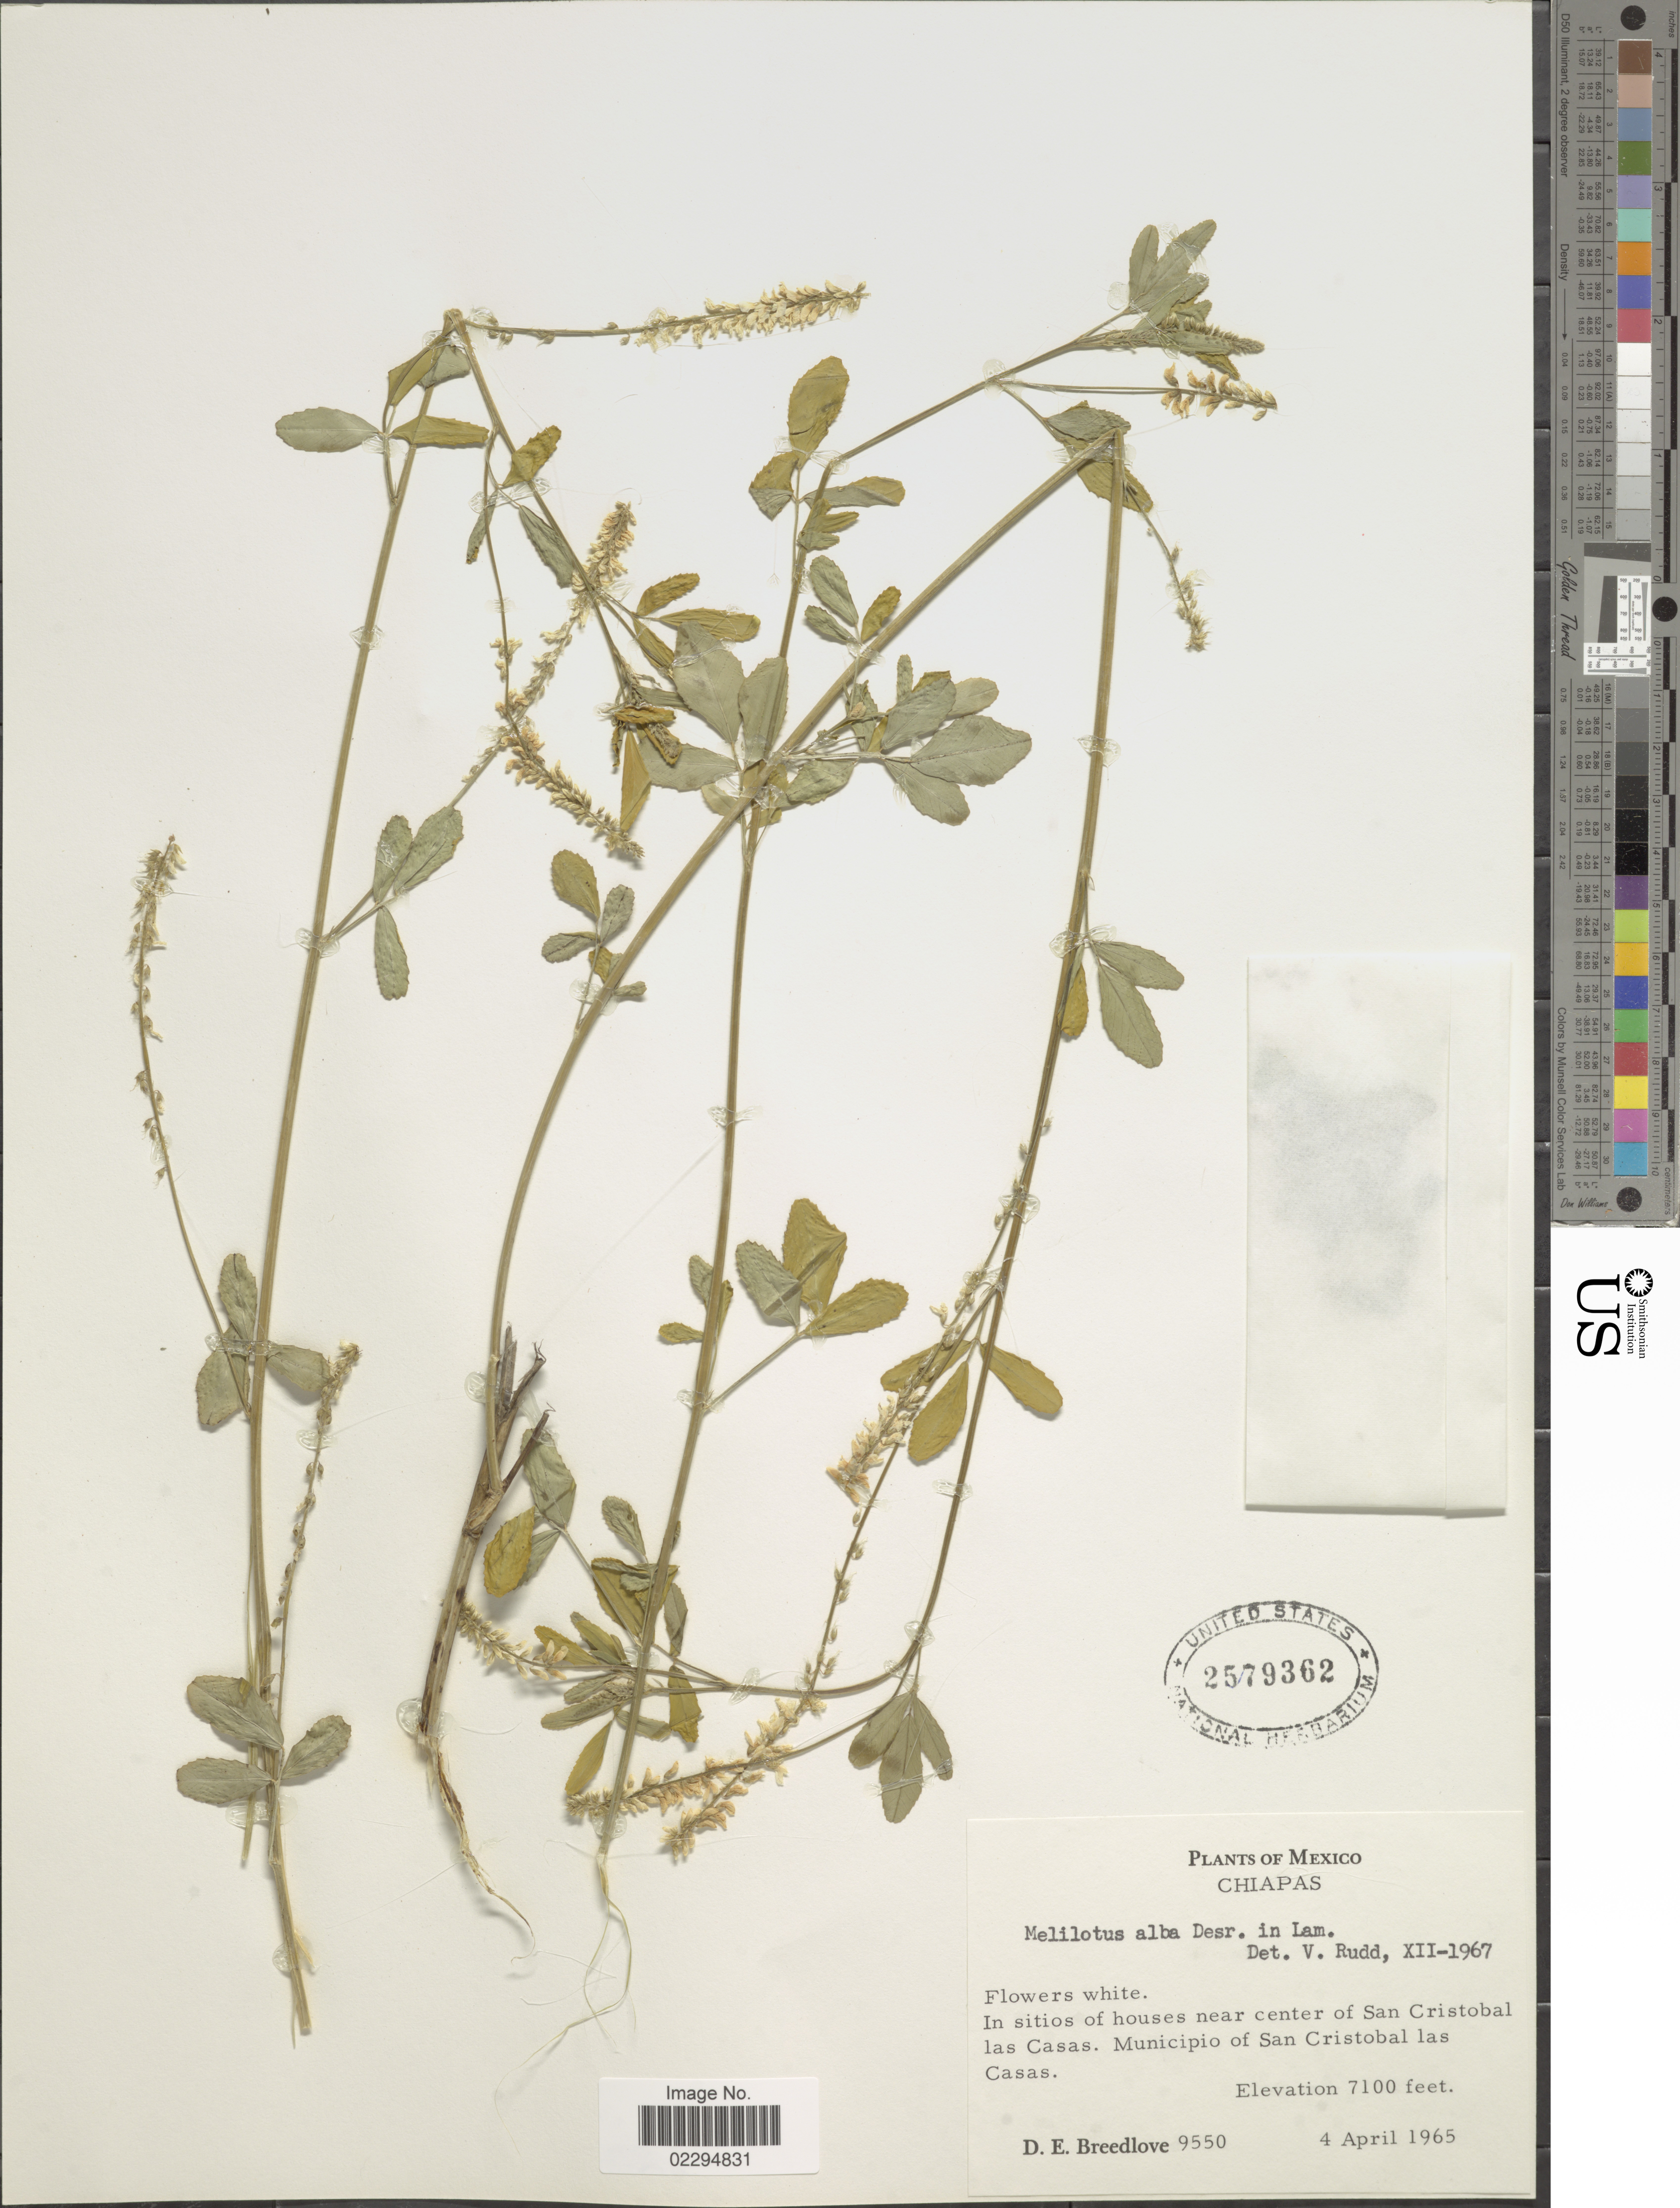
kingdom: Plantae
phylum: Tracheophyta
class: Magnoliopsida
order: Fabales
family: Fabaceae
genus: Melilotus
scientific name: Melilotus albus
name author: Medik.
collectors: D. E. Breedlove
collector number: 9550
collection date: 1965-04-04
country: Mexico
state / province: Chiapas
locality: In sitios of houses near center of San Cristobal las Casas. Municipio of San Cristobal las Casas.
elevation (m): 2164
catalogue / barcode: US 2579362